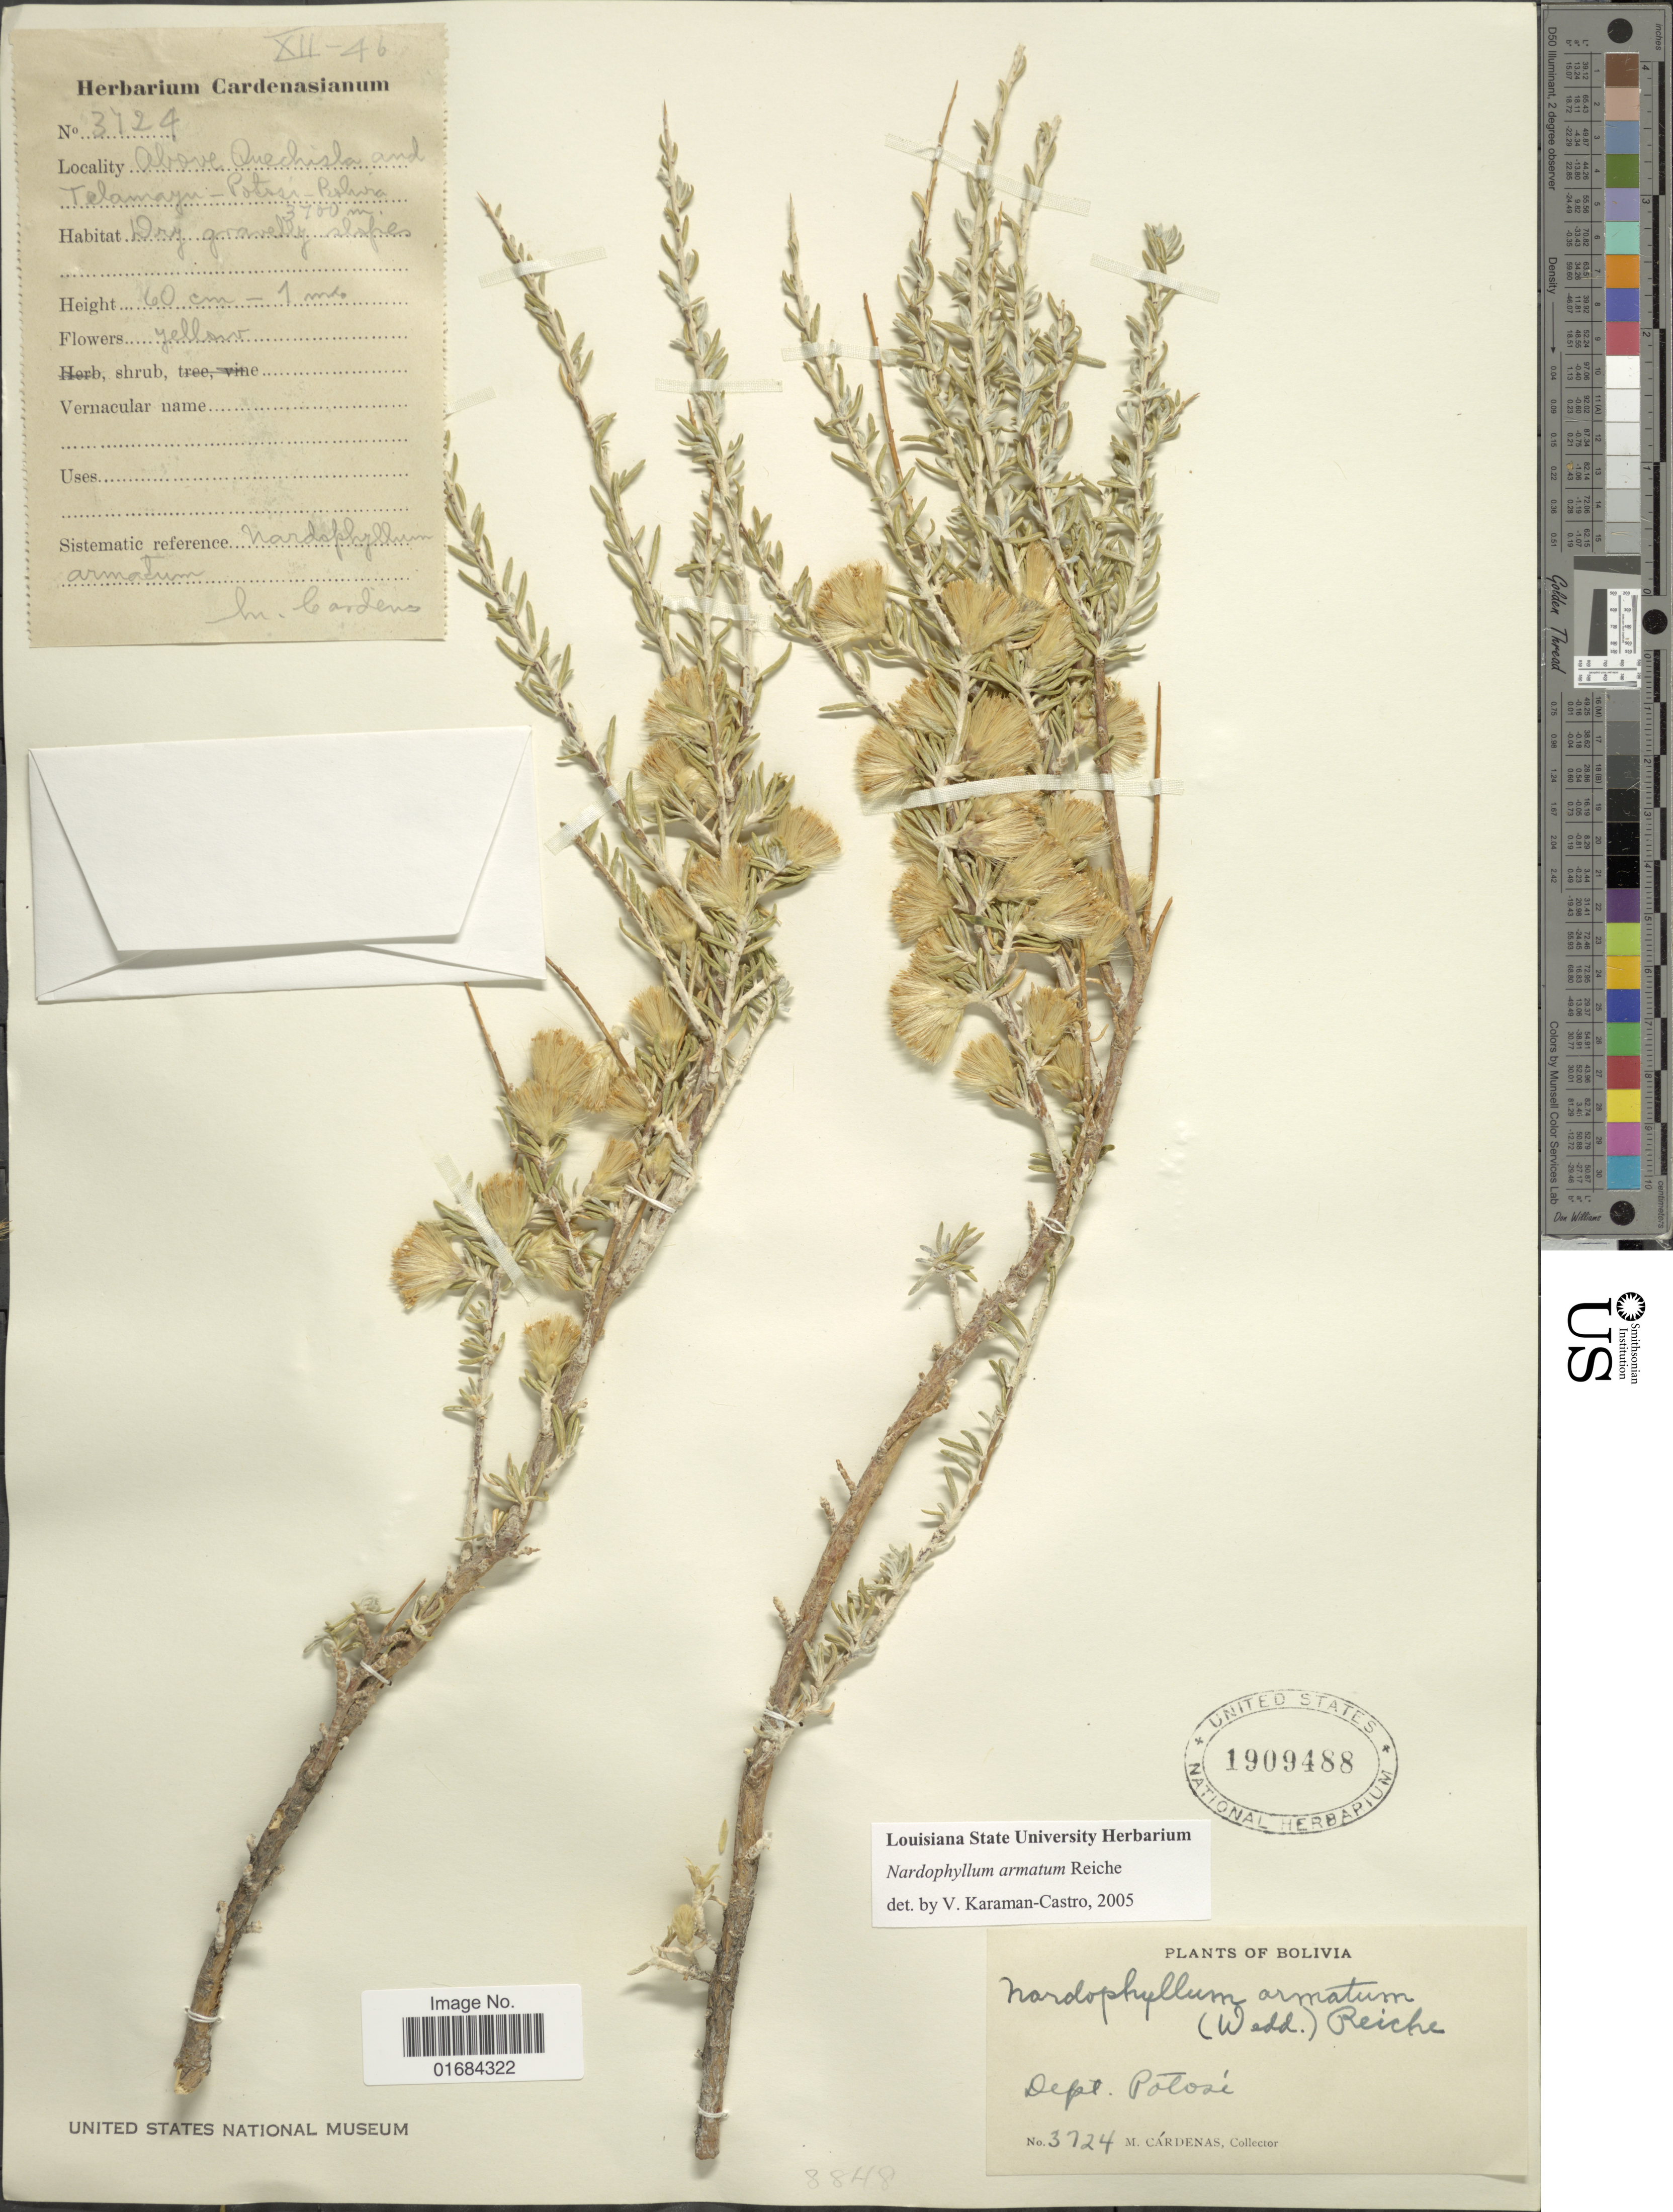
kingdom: Plantae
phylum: Tracheophyta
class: Magnoliopsida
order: Asterales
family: Asteraceae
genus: Ocyroe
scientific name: Ocyroe armata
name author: (Wedd.) Bonif.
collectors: M. Cárdenas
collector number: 3724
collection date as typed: Transcribed d/m/y: /12/46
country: Bolivia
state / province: Potosi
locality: Dept. Potosi, Above Quechisha and Telamnyn, Potosi bolivia.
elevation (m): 3700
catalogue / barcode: US 1909488